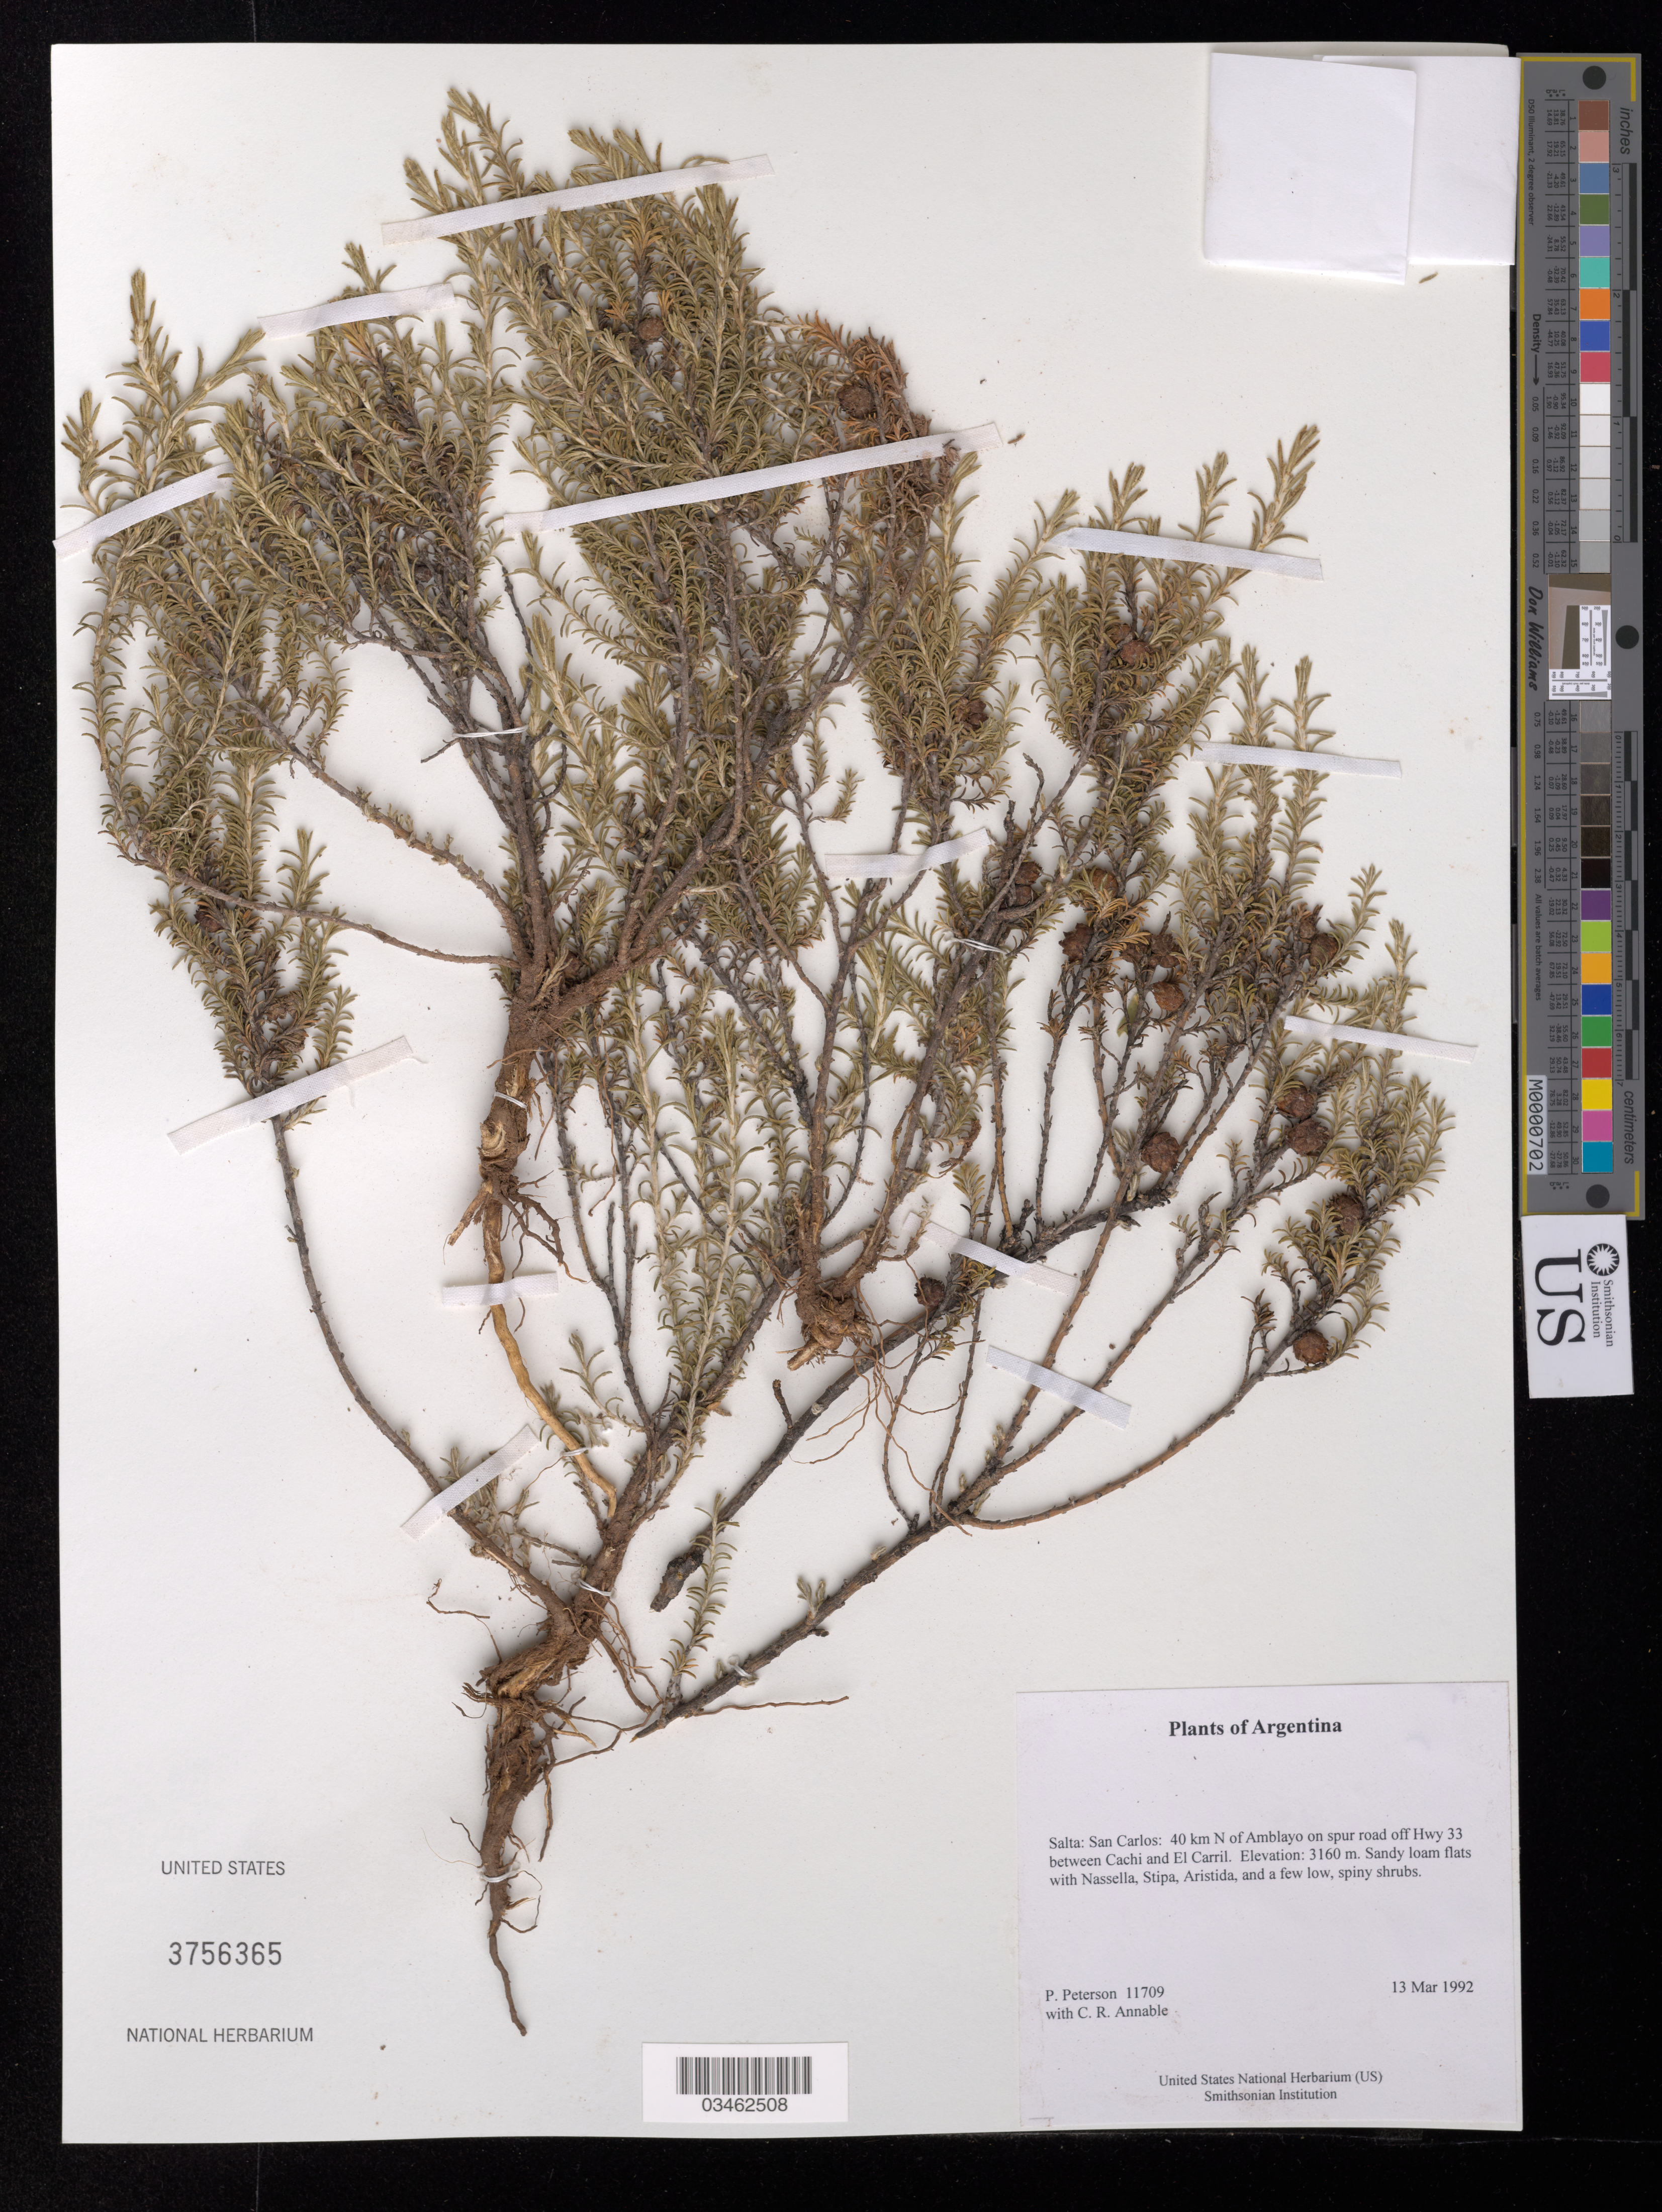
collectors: P. M. Peterson & C. R. Annable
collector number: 11709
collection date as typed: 13 Mar 1992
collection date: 1992-03-13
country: Argentina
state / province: Salta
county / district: San Carlos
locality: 40 km N of Amblayo on spur road off Hwy 33 between Cachi and El Carril.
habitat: Sandy loam flats with Nassella, Stipa, Aristida, and a few low, spiny shrubs.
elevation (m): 3160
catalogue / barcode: US 3756365